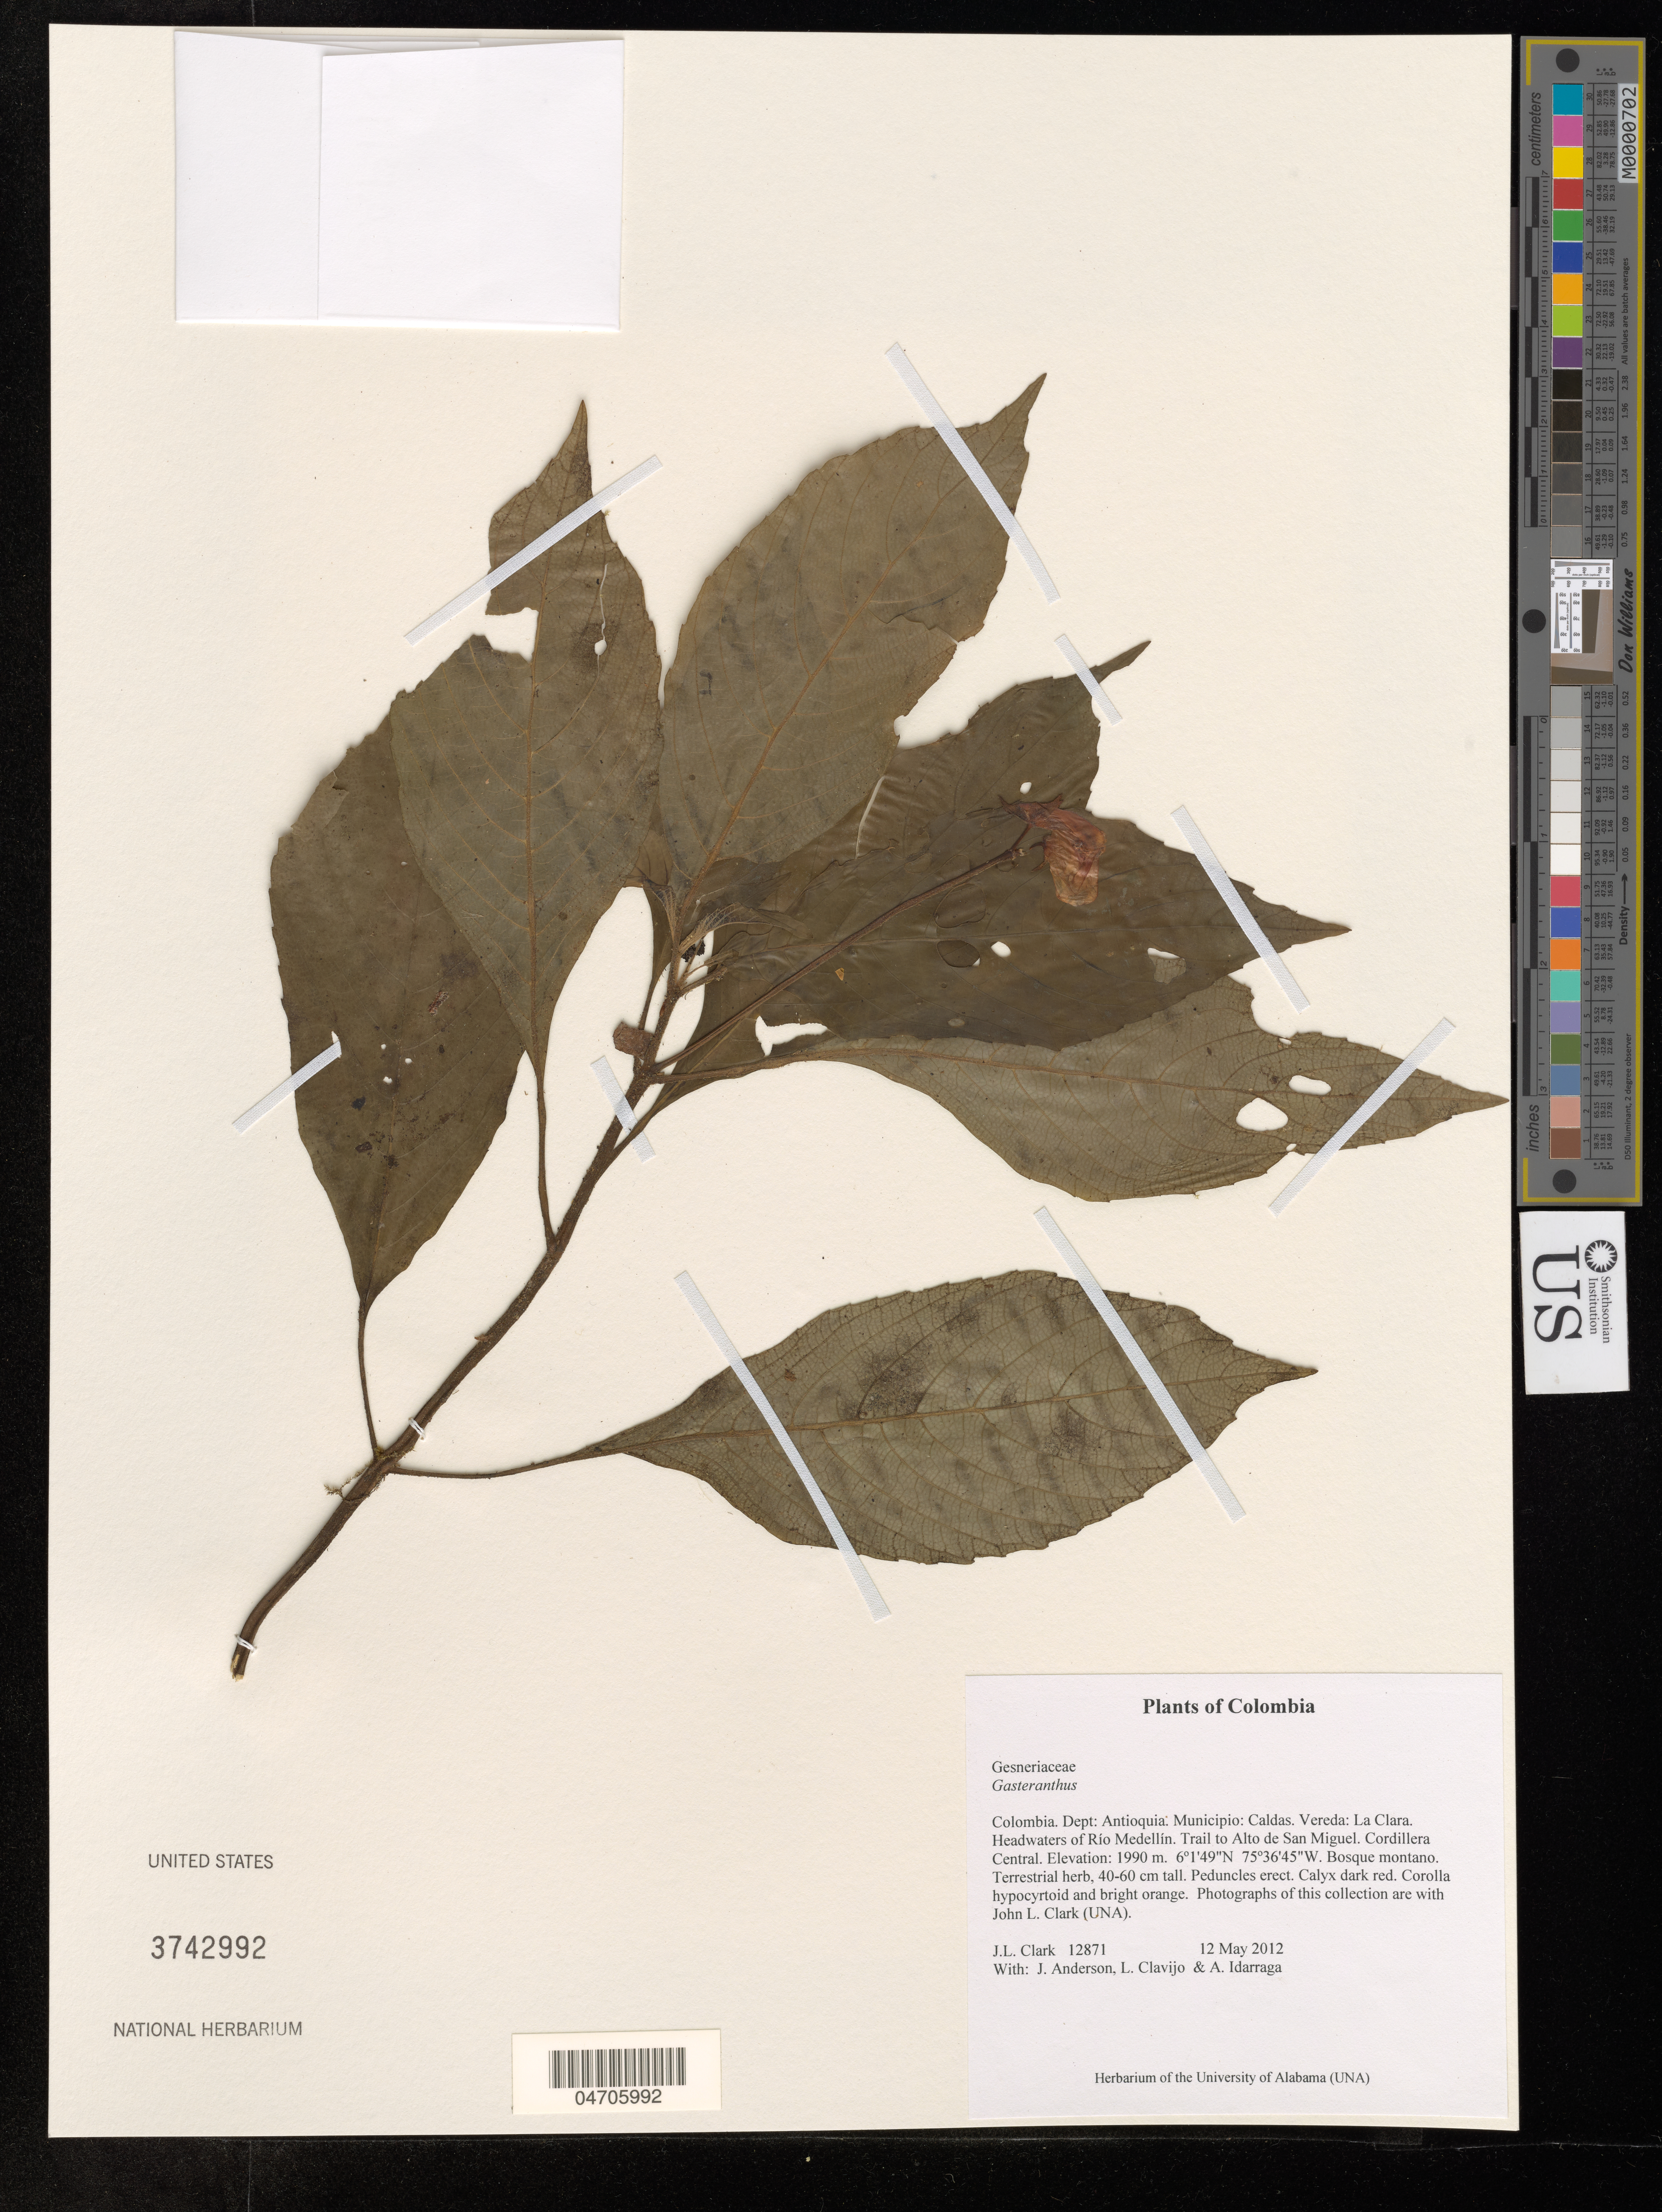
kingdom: Plantae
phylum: Tracheophyta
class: Magnoliopsida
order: Lamiales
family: Gesneriaceae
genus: Gasteranthus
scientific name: Gasteranthus sp.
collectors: J. L. Clark, J. Anderson, L. Clavijo & A. Idarraga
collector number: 12871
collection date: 2012-05-12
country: Colombia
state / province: Antioquia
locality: Dept: Antioquia. Municipio Caldas. Vereda: La Clara. Headwaters of Río Medellín. Trail to Alto de San Miguel. Cordillera Central.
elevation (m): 1990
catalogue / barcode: US 3742992